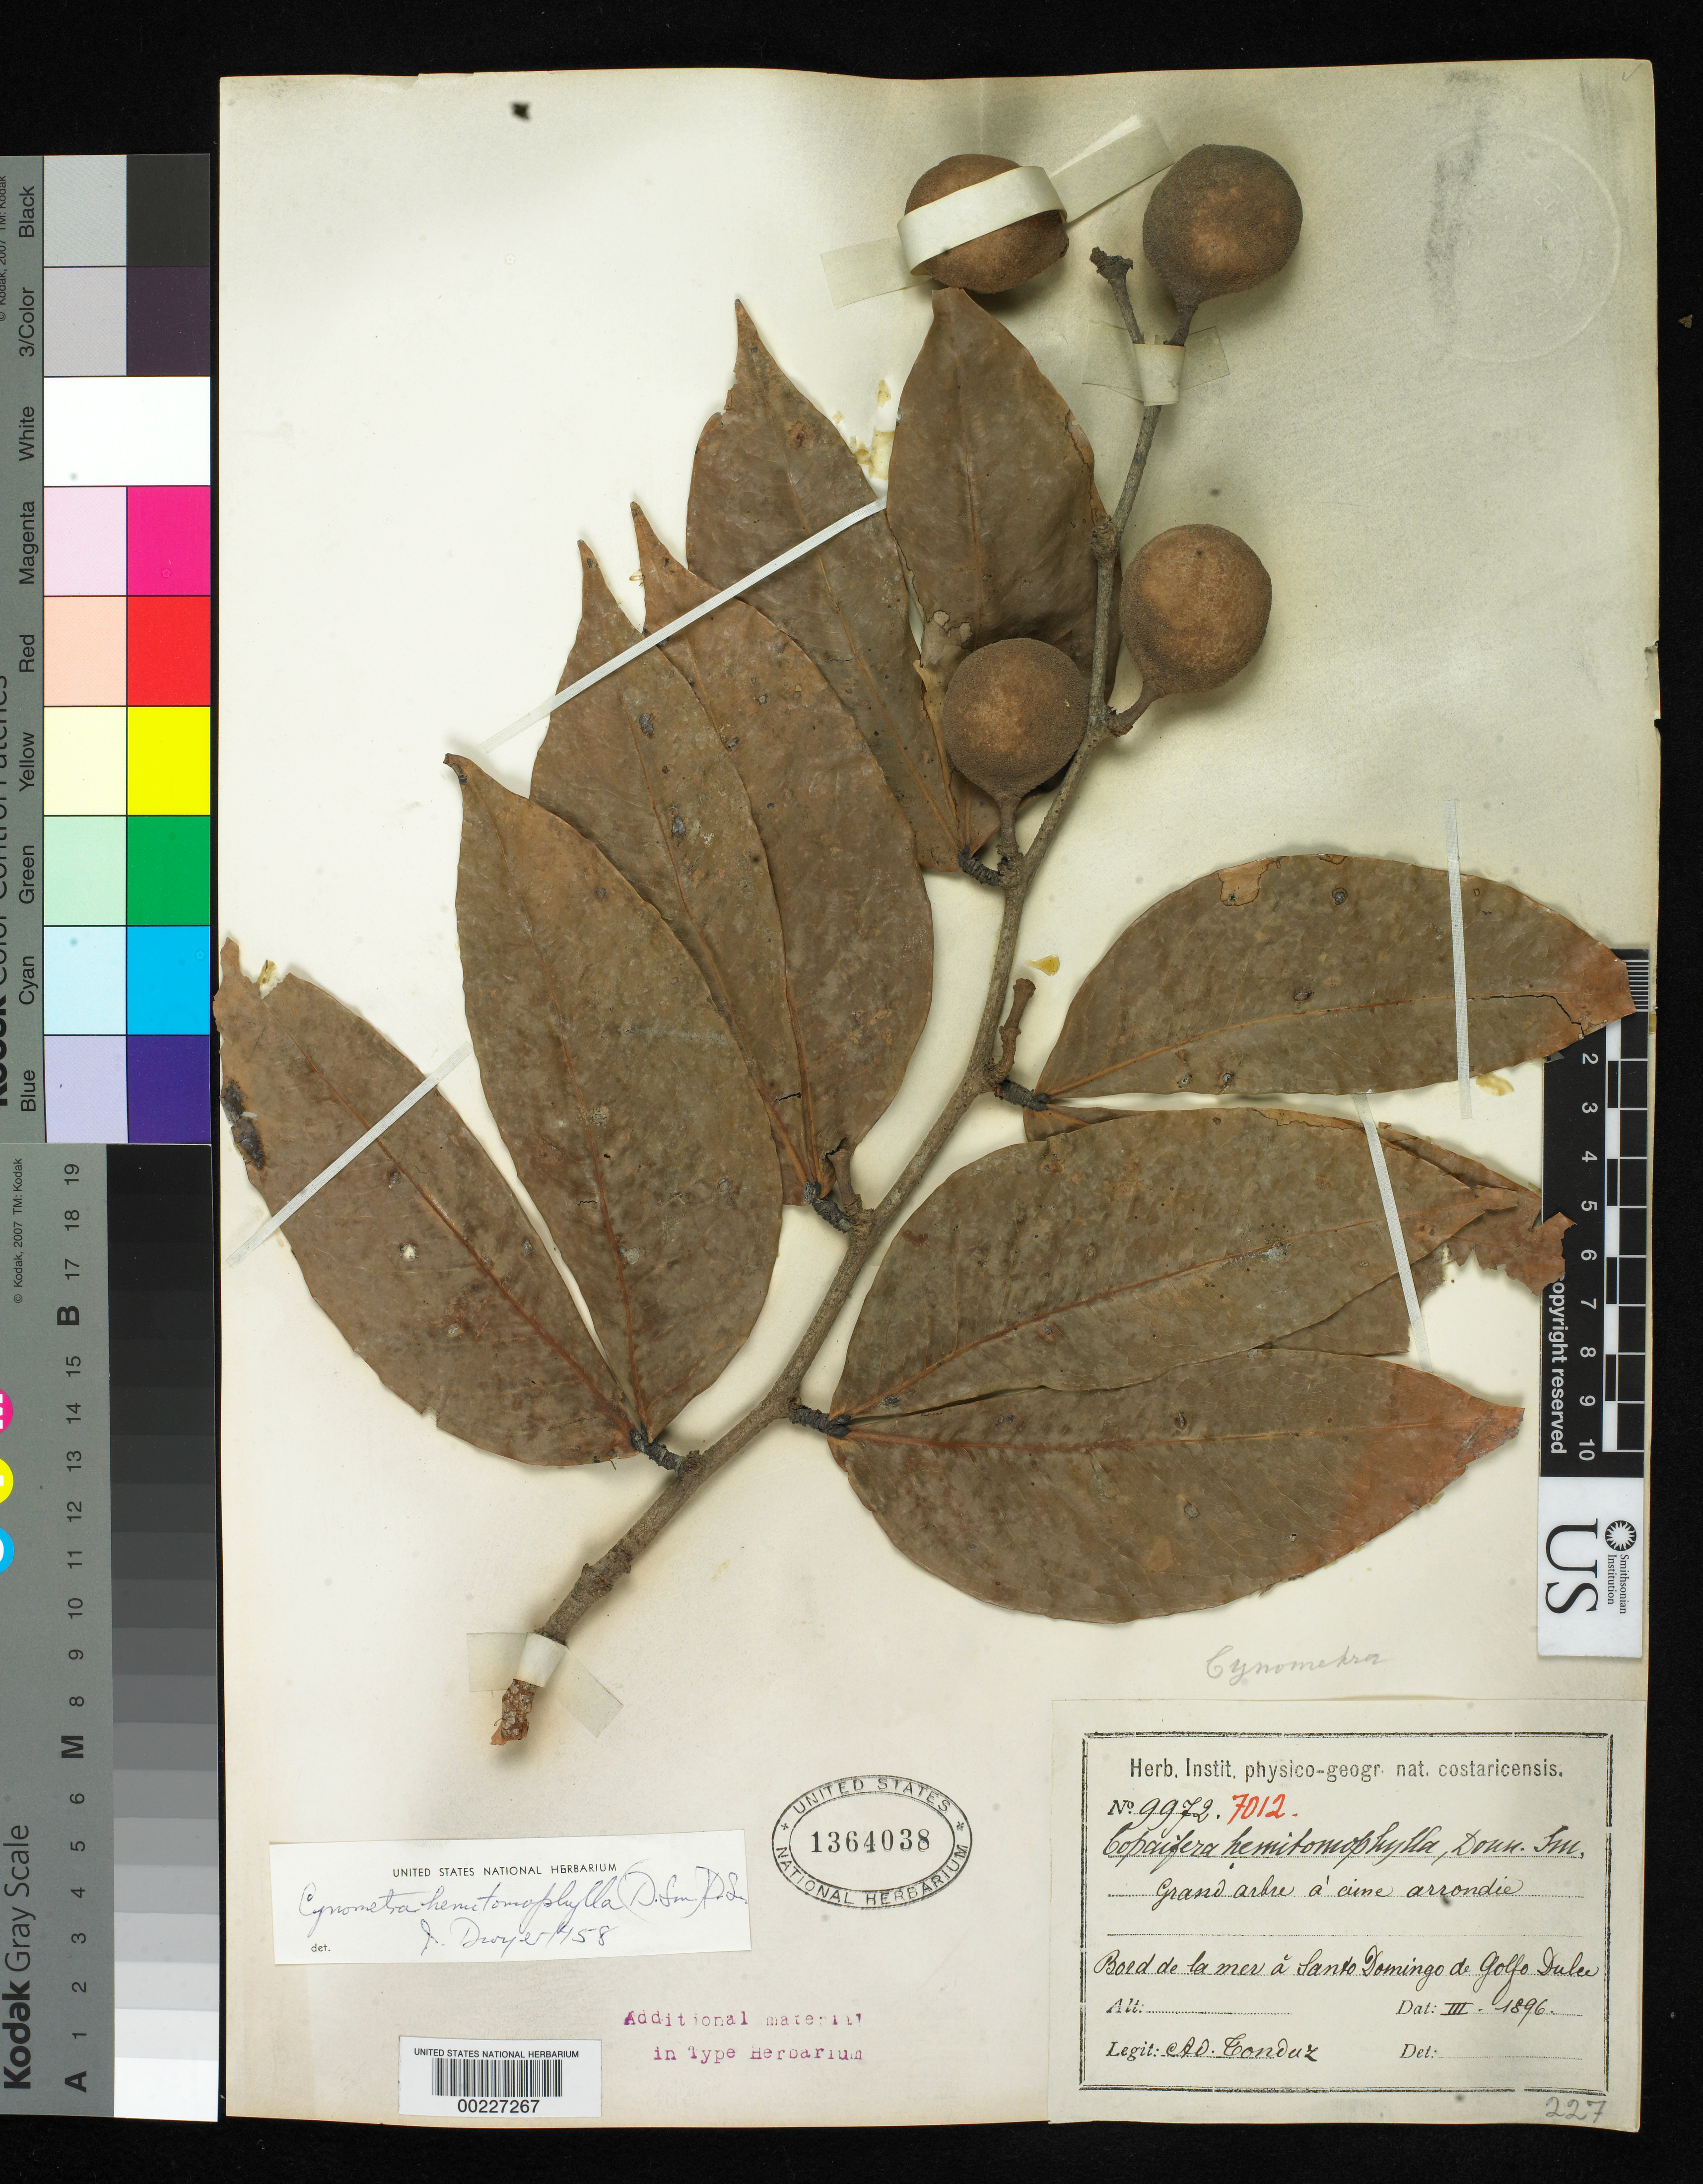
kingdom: Plantae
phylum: Tracheophyta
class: Magnoliopsida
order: Fabales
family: Fabaceae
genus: Copaifera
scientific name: Copaifera hemitomophylla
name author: Donn. Sm.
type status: Type Collection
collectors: A. Tonduz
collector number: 9972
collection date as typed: Mar 1896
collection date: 1896-03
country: Costa Rica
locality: Santo Domingo de Golfe Dulce.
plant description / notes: Tonduz 9972 = Donnell Smith 7012.; Specimen ex John Donnell Smith herbarium.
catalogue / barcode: US 1364038